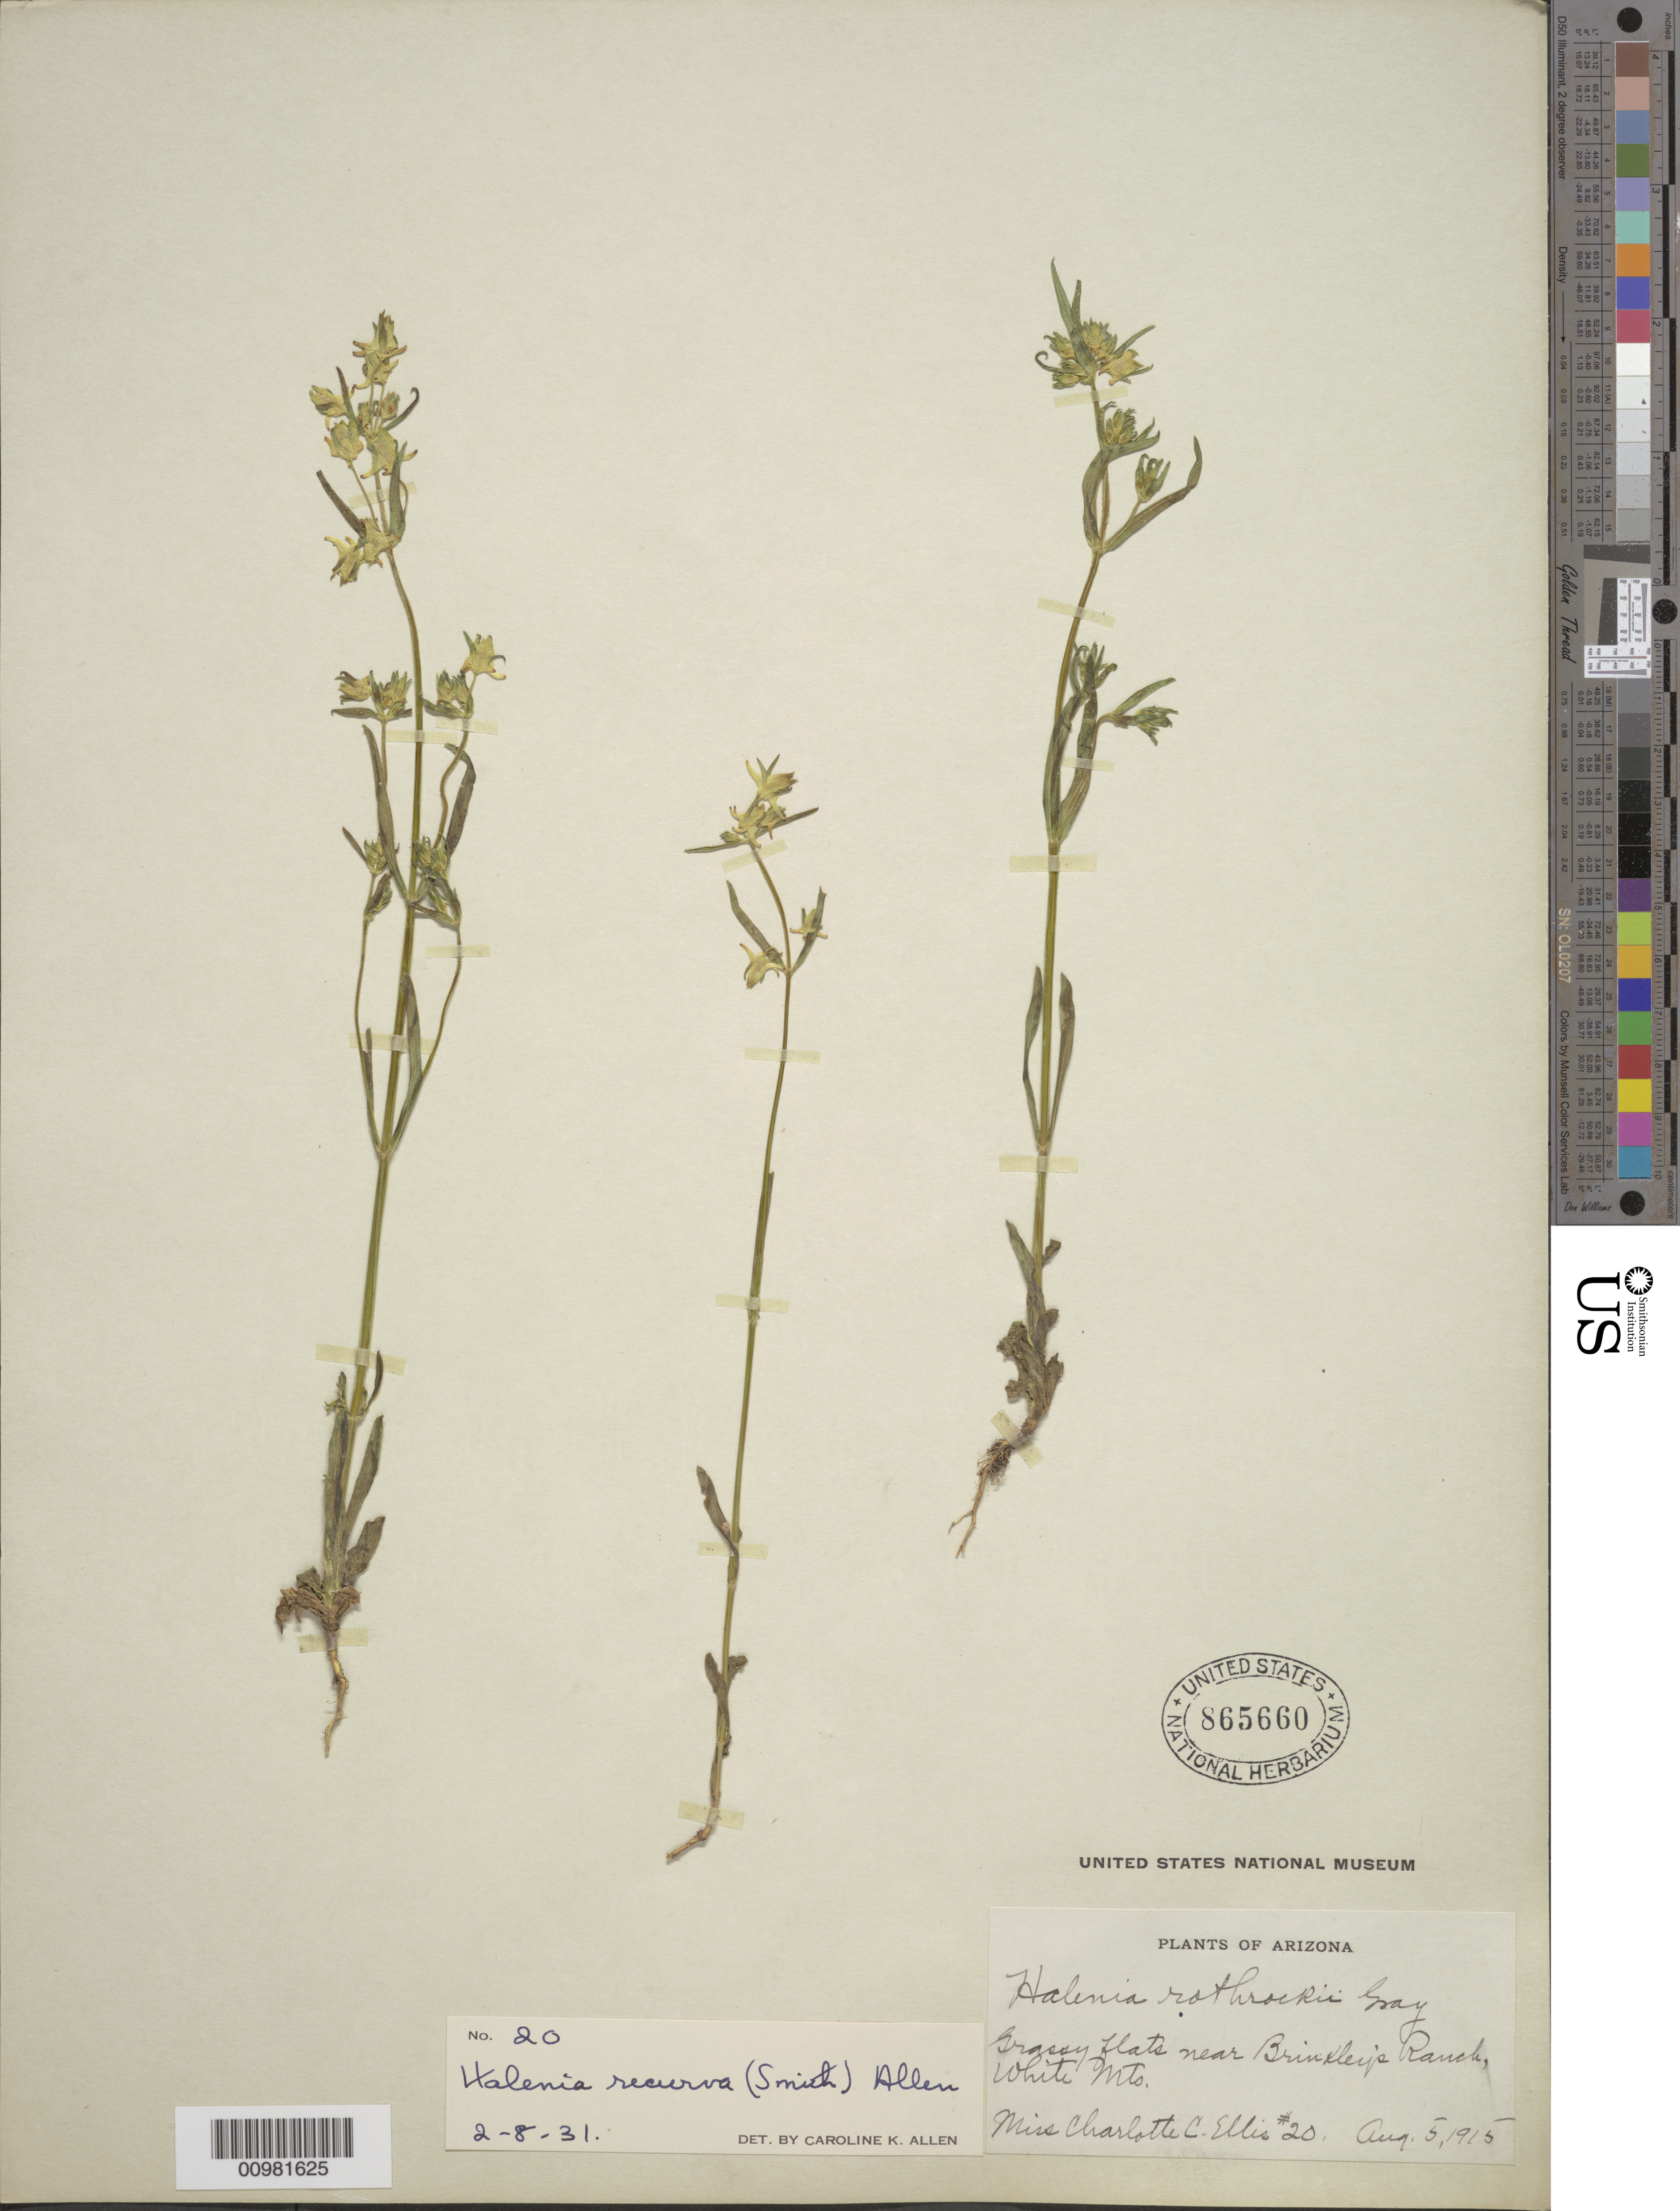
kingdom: Plantae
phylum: Tracheophyta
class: Magnoliopsida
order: Gentianales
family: Gentianaceae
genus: Halenia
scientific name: Halenia recurva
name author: (Sm.) C.K. Allen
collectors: C. C. Ellis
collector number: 20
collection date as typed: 05 Aug 1915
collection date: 1915-08-05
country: United States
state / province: Arizona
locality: White Mts, Grassy flats near Brinkley's Ranch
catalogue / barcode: US 865660